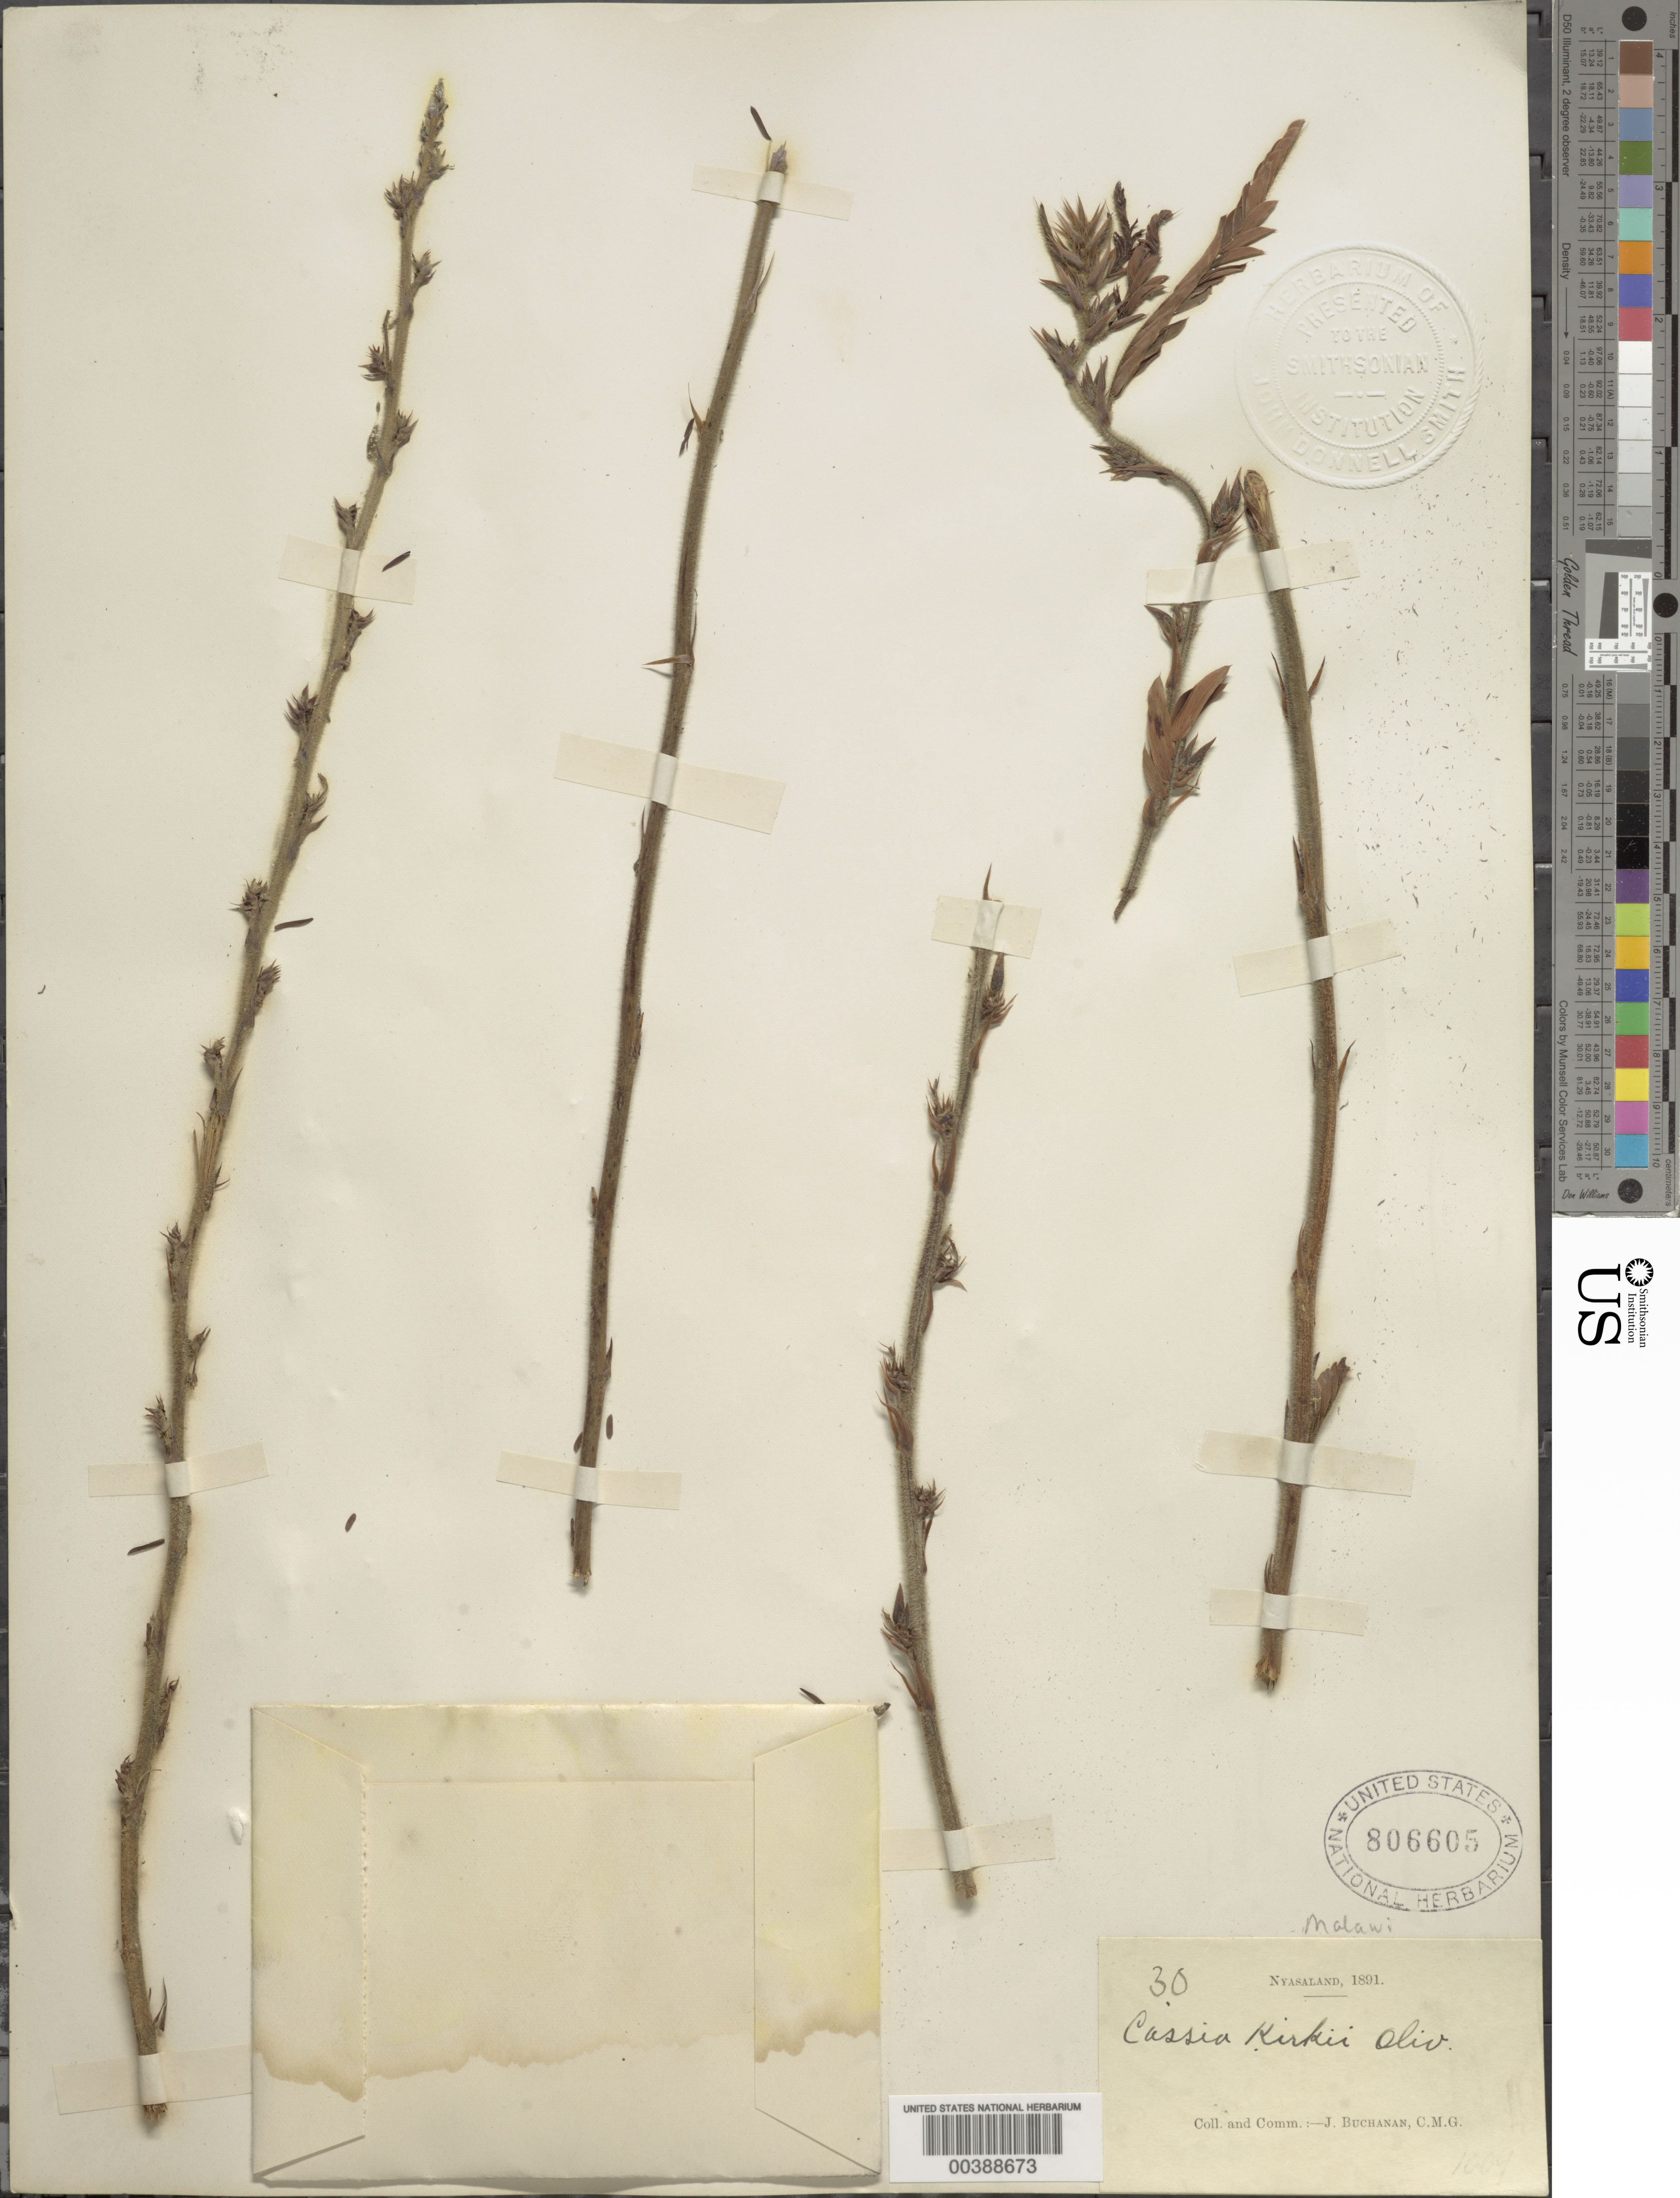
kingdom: Plantae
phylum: Tracheophyta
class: Magnoliopsida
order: Fabales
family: Fabaceae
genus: Chamaecrista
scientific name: Chamaecrista kirkii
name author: (Oliv.) Standl.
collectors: J. Buchanan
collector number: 30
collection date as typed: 1891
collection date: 1891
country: Malawi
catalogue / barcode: US 806605